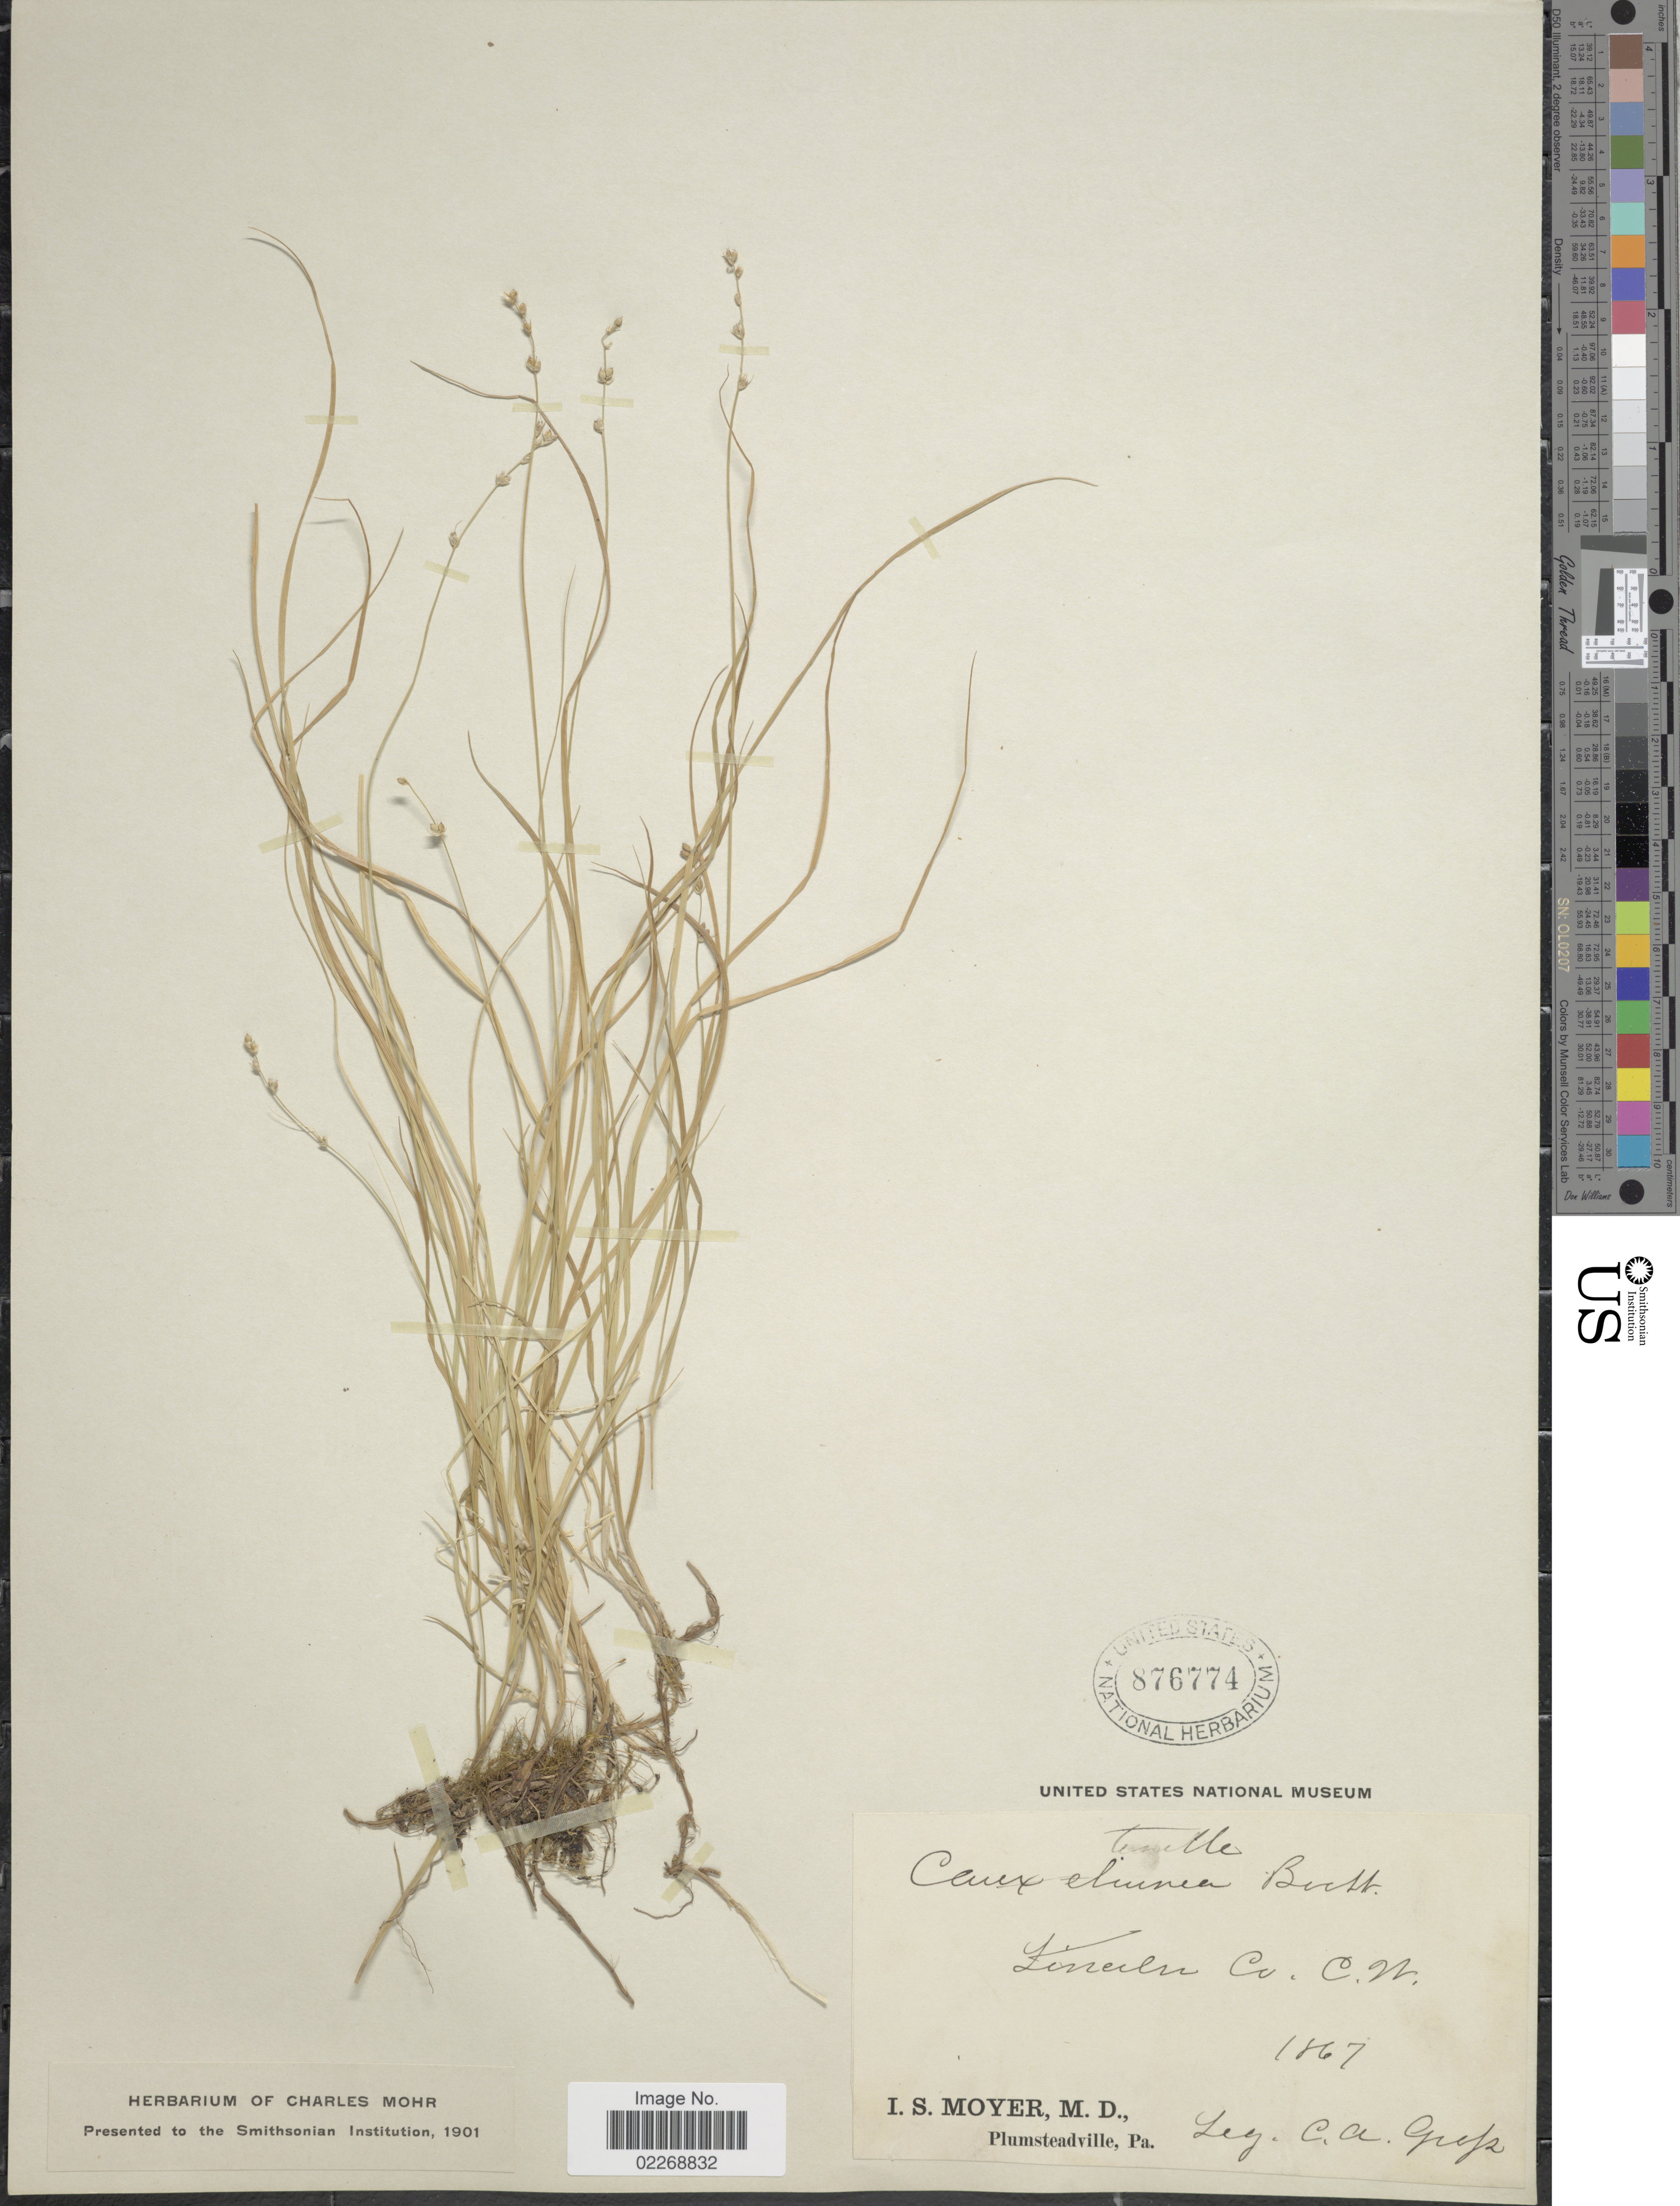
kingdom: Plantae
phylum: Tracheophyta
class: Liliopsida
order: Poales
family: Cyperaceae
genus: Carex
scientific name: Carex disperma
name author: Dewey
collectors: C. A. Gross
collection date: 1867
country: United States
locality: Lincoln Co. C. W.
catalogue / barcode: US 876774